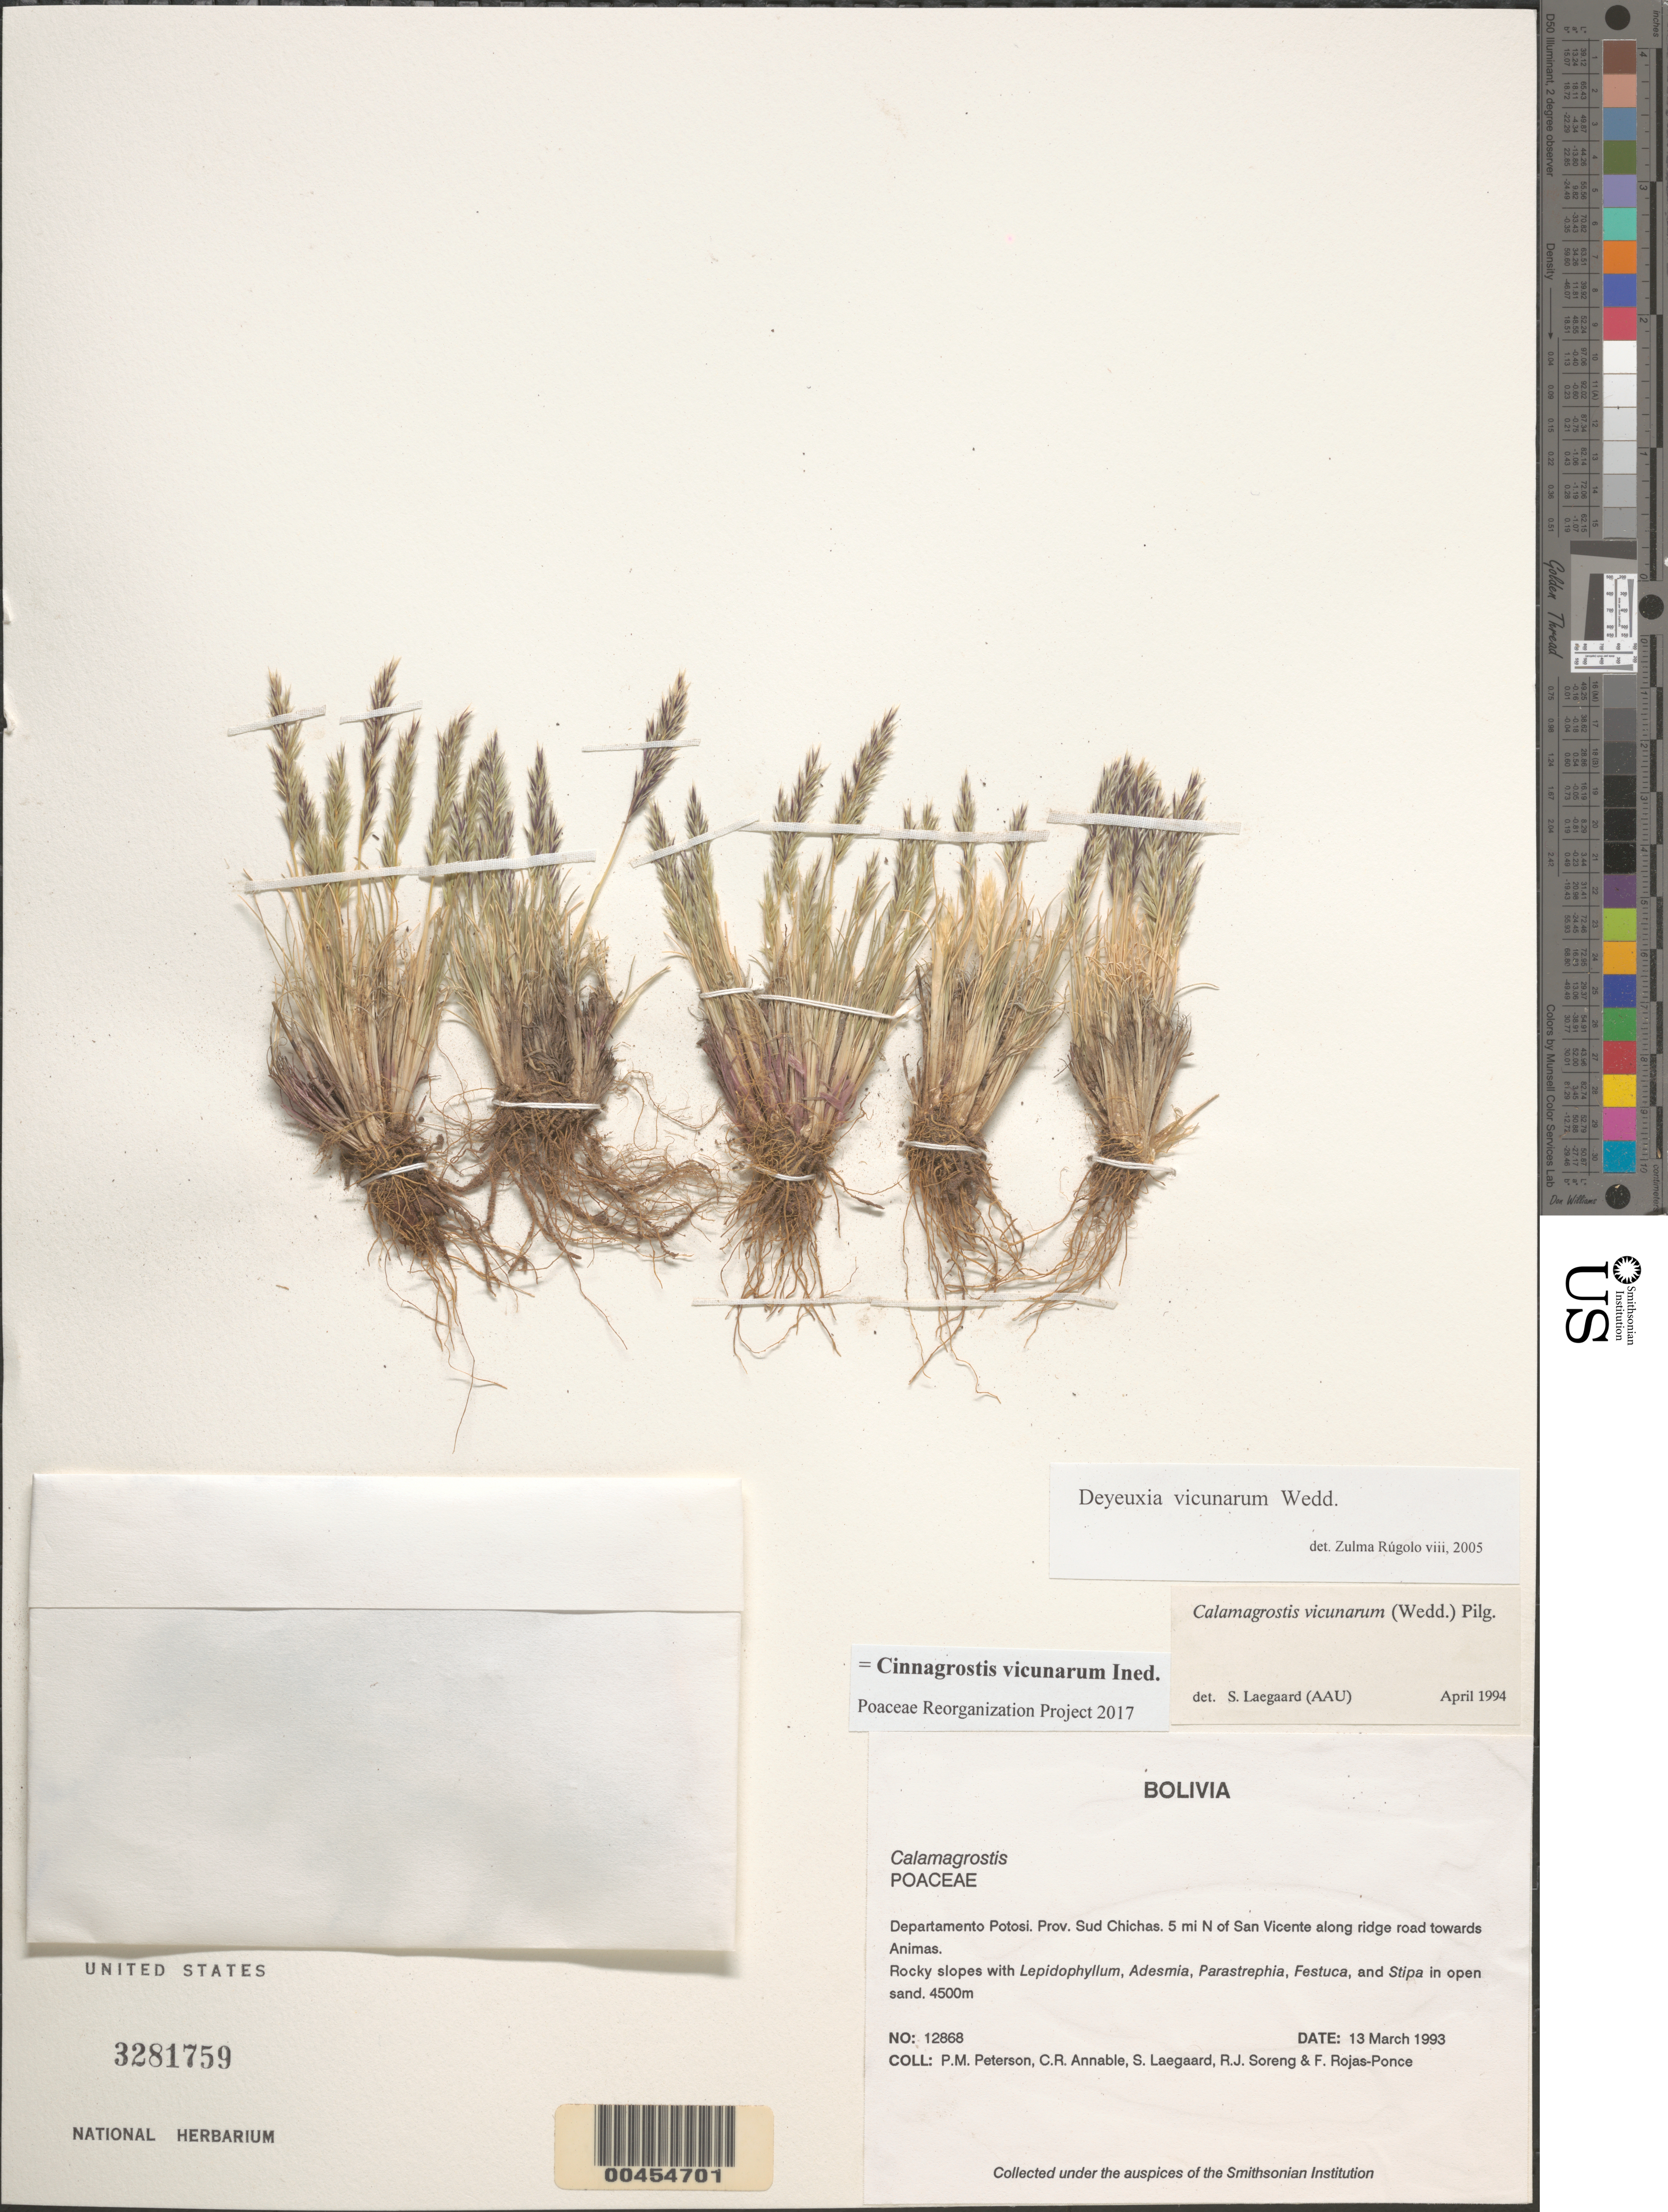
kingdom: Plantae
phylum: Tracheophyta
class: Liliopsida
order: Poales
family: Poaceae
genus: Cinnagrostis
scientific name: Cinnagrostis vicunarum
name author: (Wedd.) P.M. Peterson et al.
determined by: Poaceae Reorganization Project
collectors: P. M. Peterson, C. R. Annable, S. Lægaard, R. J. Soreng & F. Rojas-Ponce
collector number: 12868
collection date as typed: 13 Mar 1993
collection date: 1993-03-13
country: Bolivia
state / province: Potosí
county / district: Sud Chichas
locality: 5 mi N of San Vicente along ridge road towards Animas.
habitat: Rocky slopes with Lepidophyllum, Adesmia, Parastrephia, Festuca, and Stipa in open sand.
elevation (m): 4500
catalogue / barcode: US 3281759